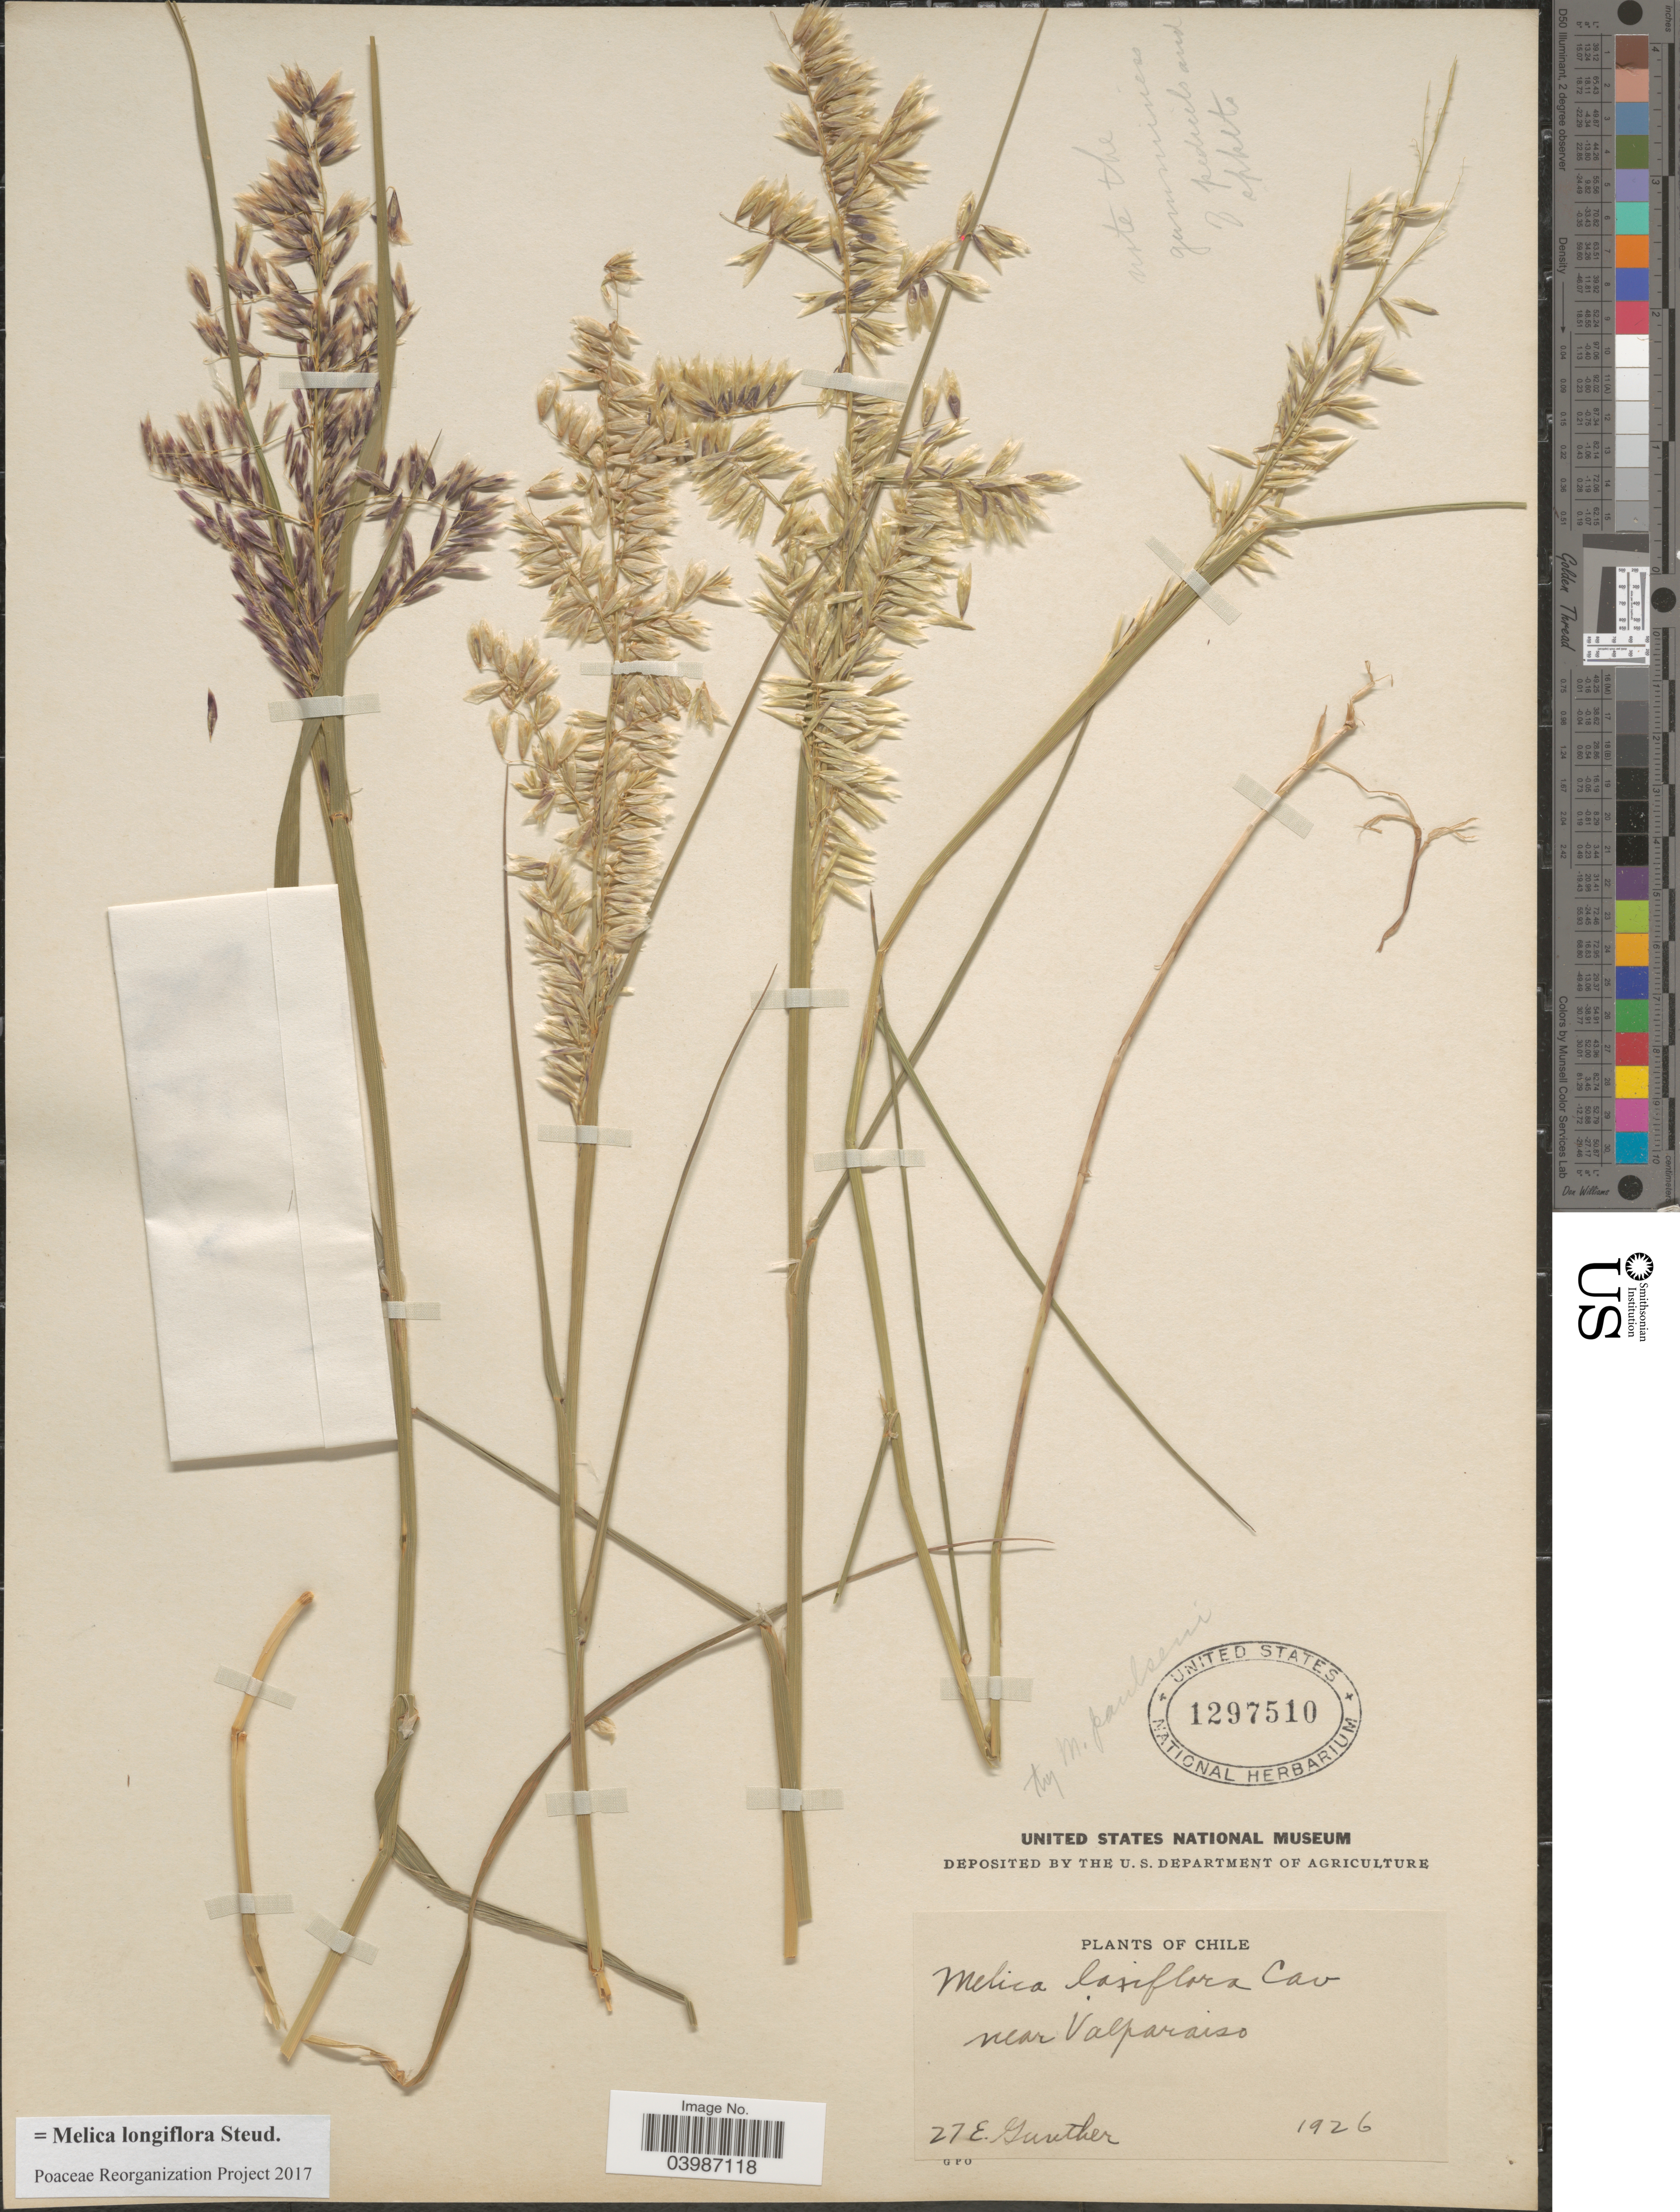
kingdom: Plantae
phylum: Tracheophyta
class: Liliopsida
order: Poales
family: Poaceae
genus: Melica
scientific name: Melica longiflora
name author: Steud.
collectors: E. Gunther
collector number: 27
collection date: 1926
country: Chile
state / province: Valparaíso (V)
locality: Near Valparaiso.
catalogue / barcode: US 1297510